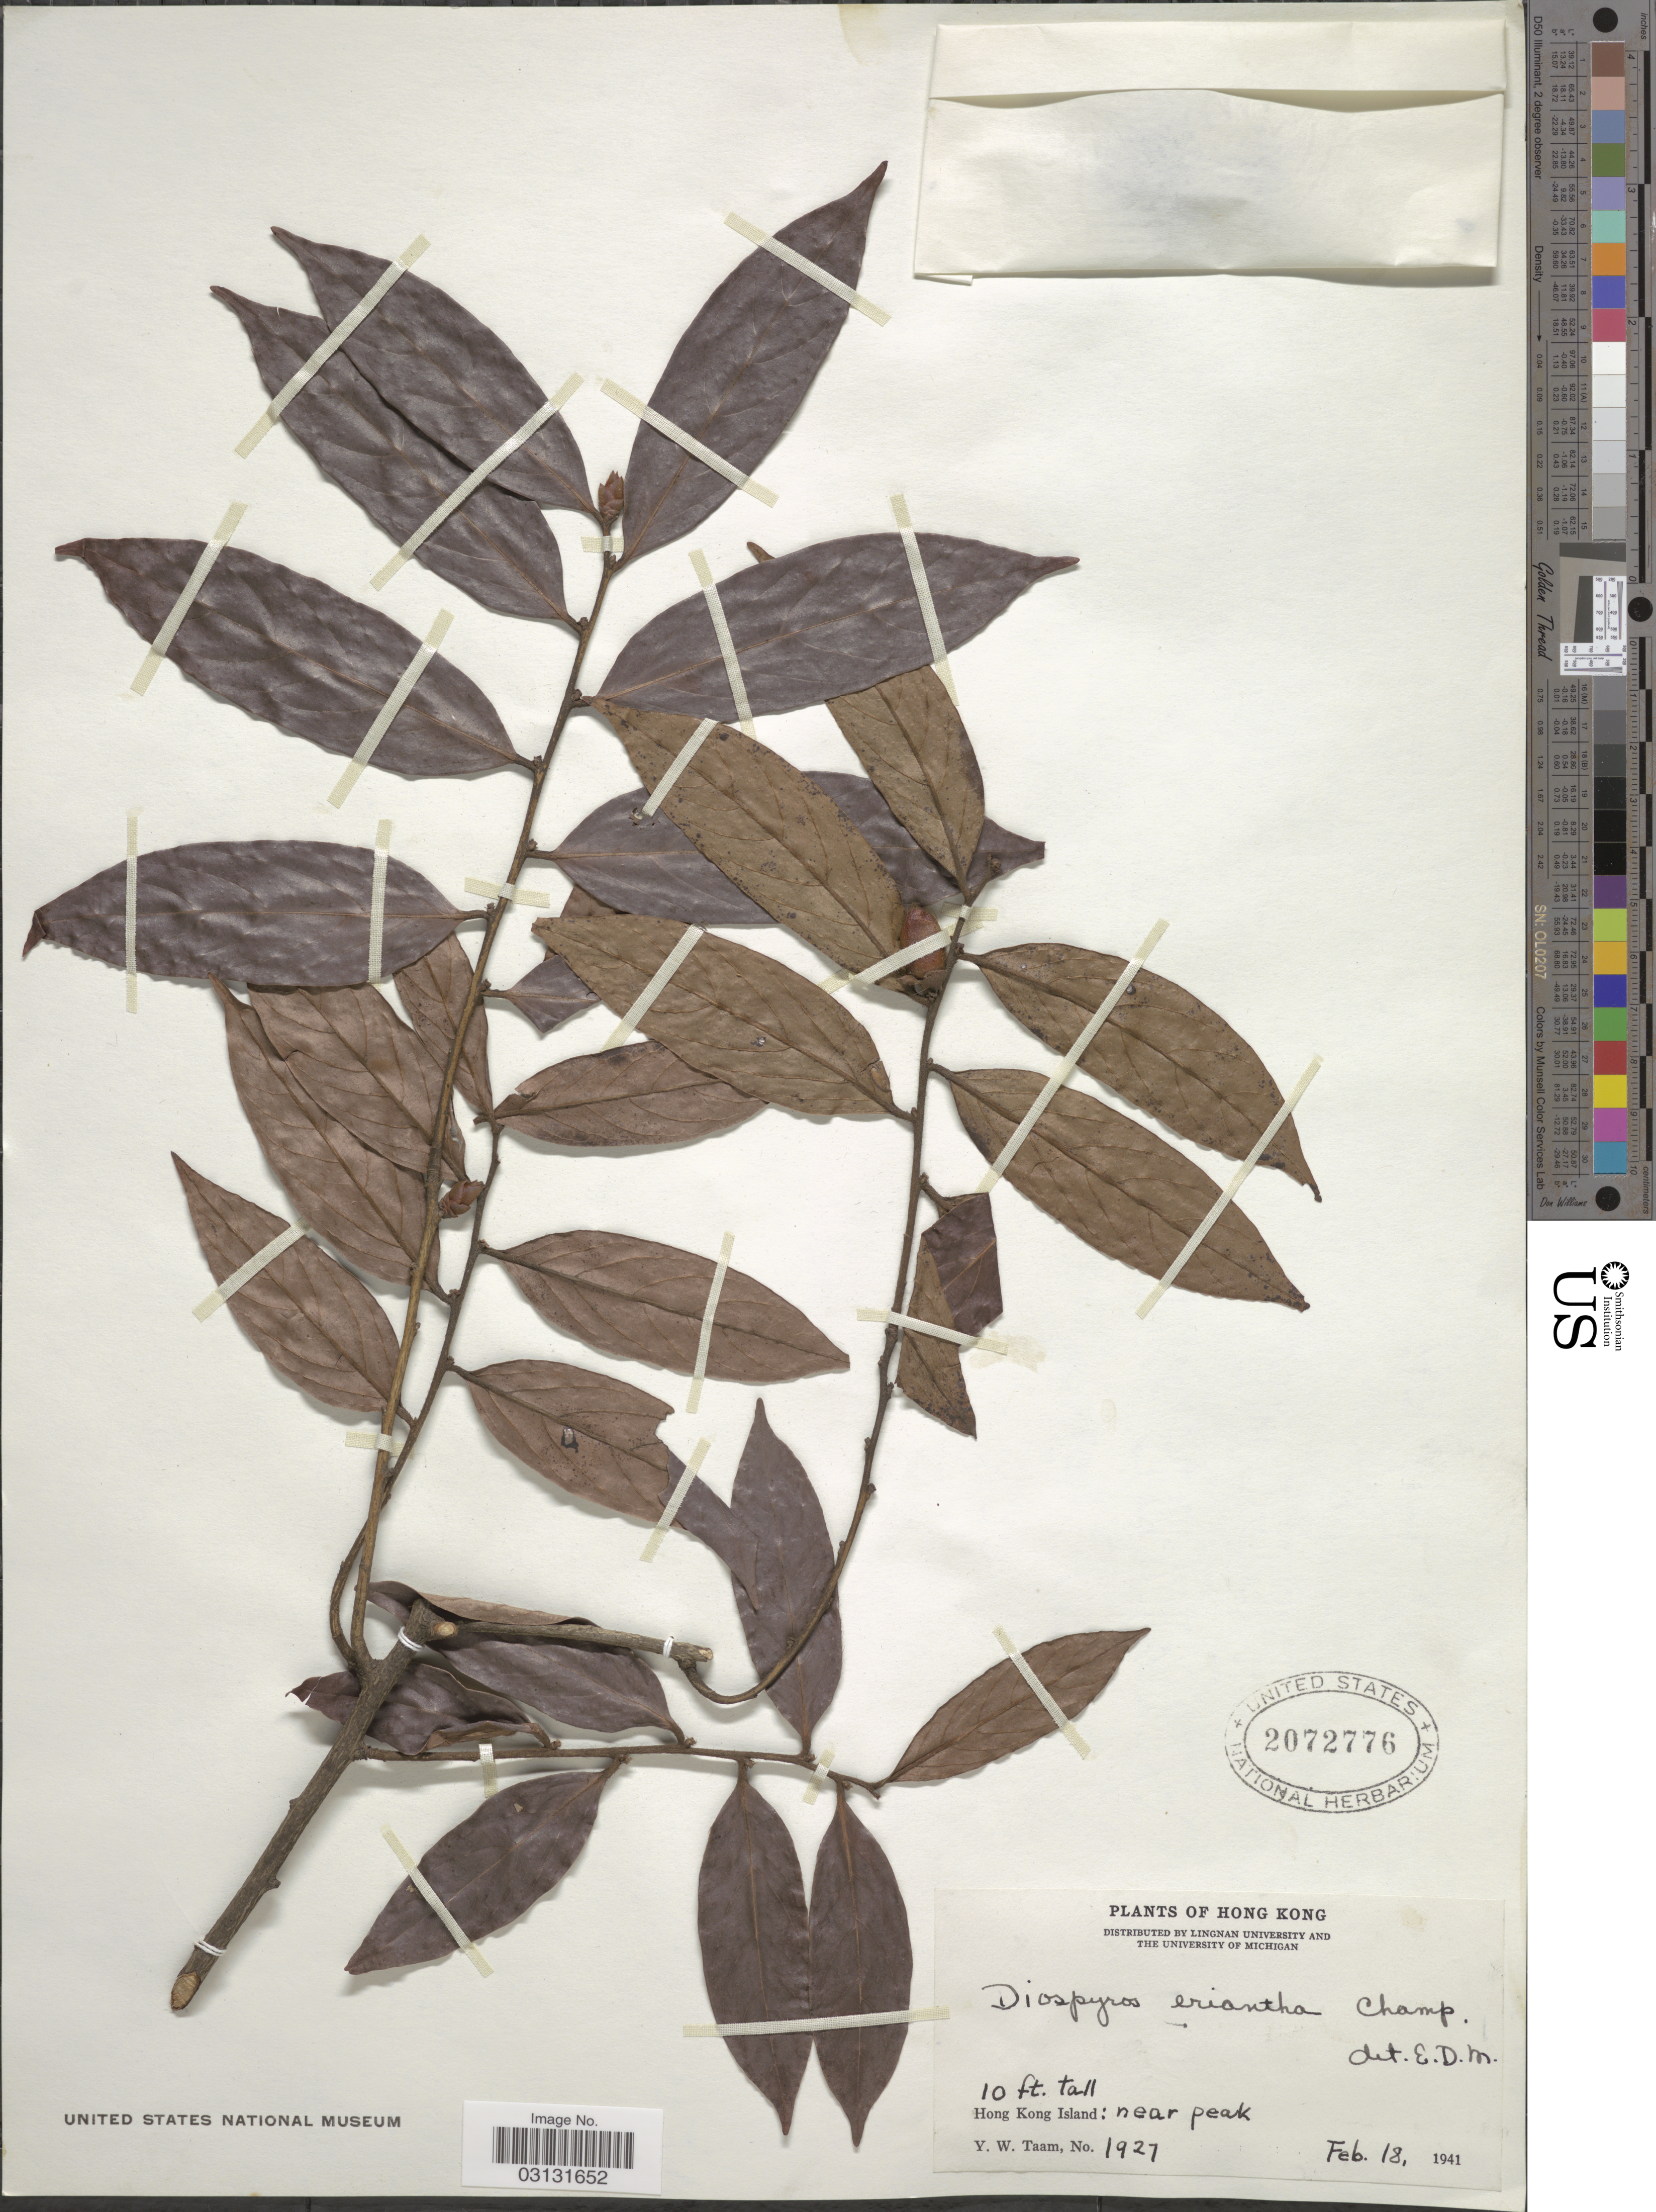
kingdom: Plantae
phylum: Tracheophyta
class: Magnoliopsida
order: Ericales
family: Ebenaceae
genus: Diospyros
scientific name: Diospyros eriantha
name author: Champ. ex Benth.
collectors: Y. W. Taam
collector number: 1927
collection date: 1941-02-18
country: China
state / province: Hong Kong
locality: Hong Kong Island: near peak.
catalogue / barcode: US 2072776